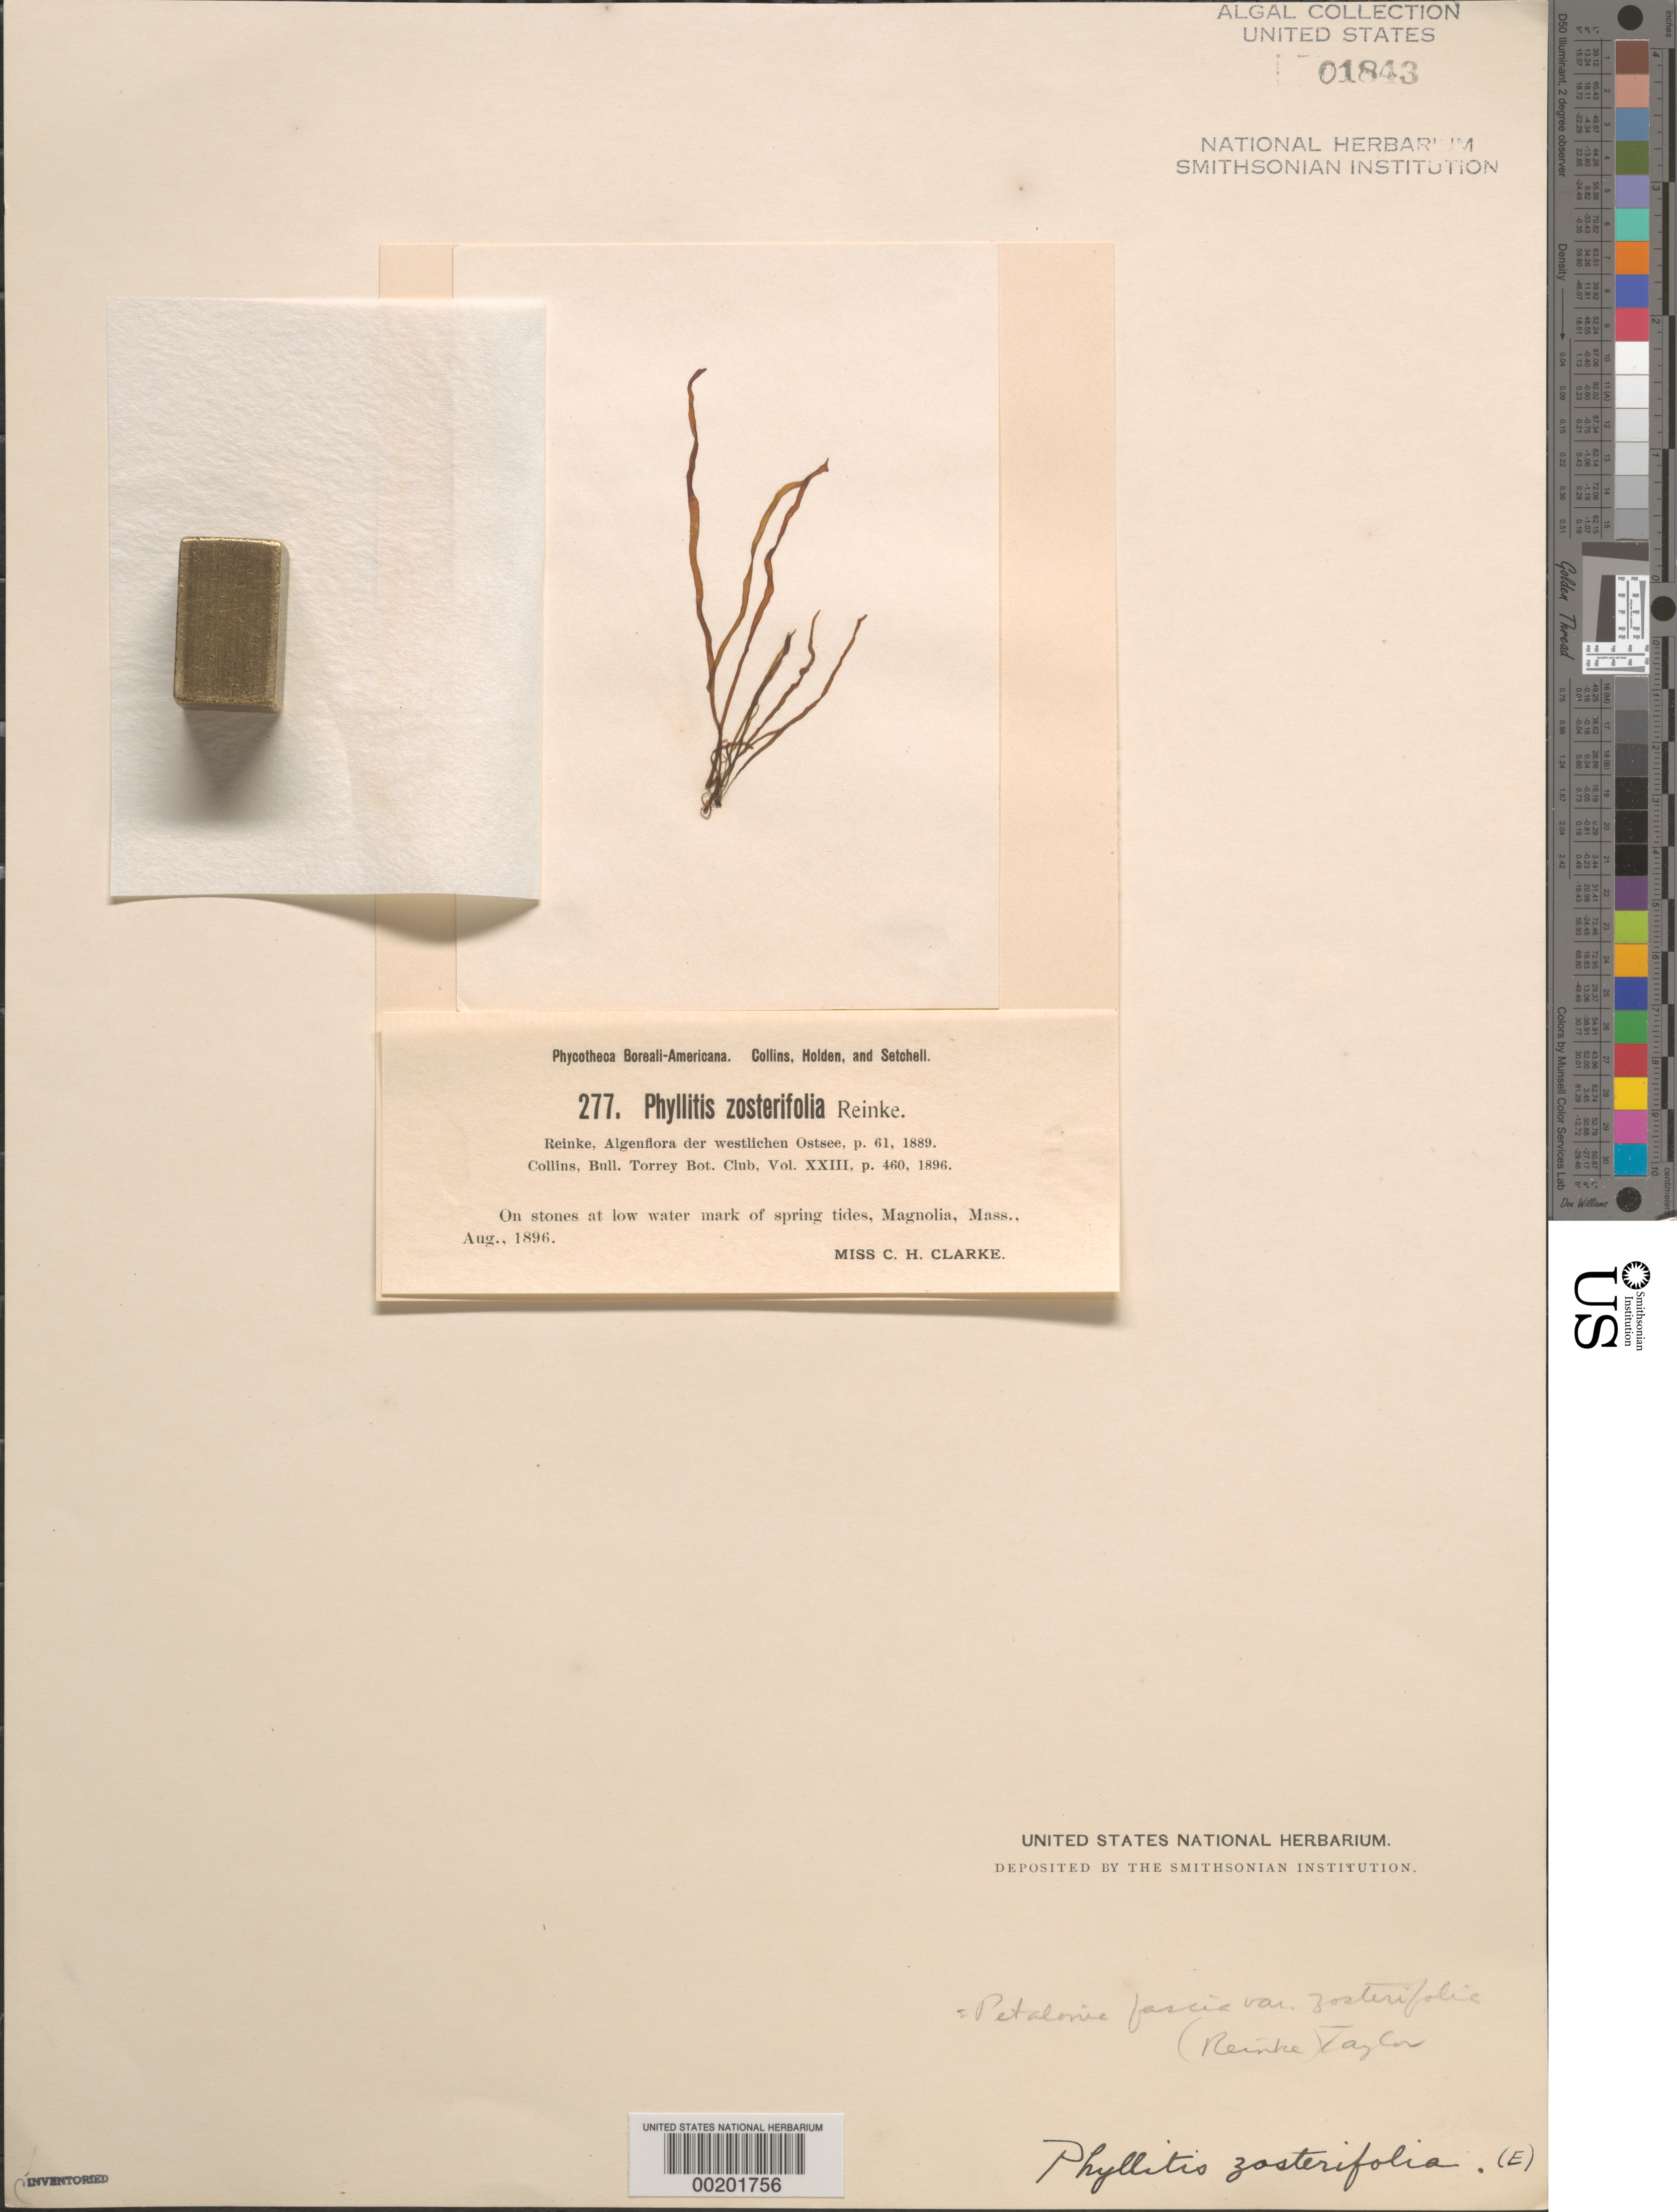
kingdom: Chromista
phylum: Ochrophyta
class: Phaeophyceae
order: Scytosiphonales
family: Scytosiphonaceae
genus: Petalonia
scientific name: Petalonia fascia var. zosterifolia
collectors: C. H. Clarke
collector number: PB-A 277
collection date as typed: Aug 1896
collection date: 1896-08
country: United States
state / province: Massachusetts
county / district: Essex County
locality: Magnolia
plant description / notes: Collins, Holden & Setchell, Phycotheca Boreali-Americana, as Phyllitis zosterifolia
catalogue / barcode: US 1843